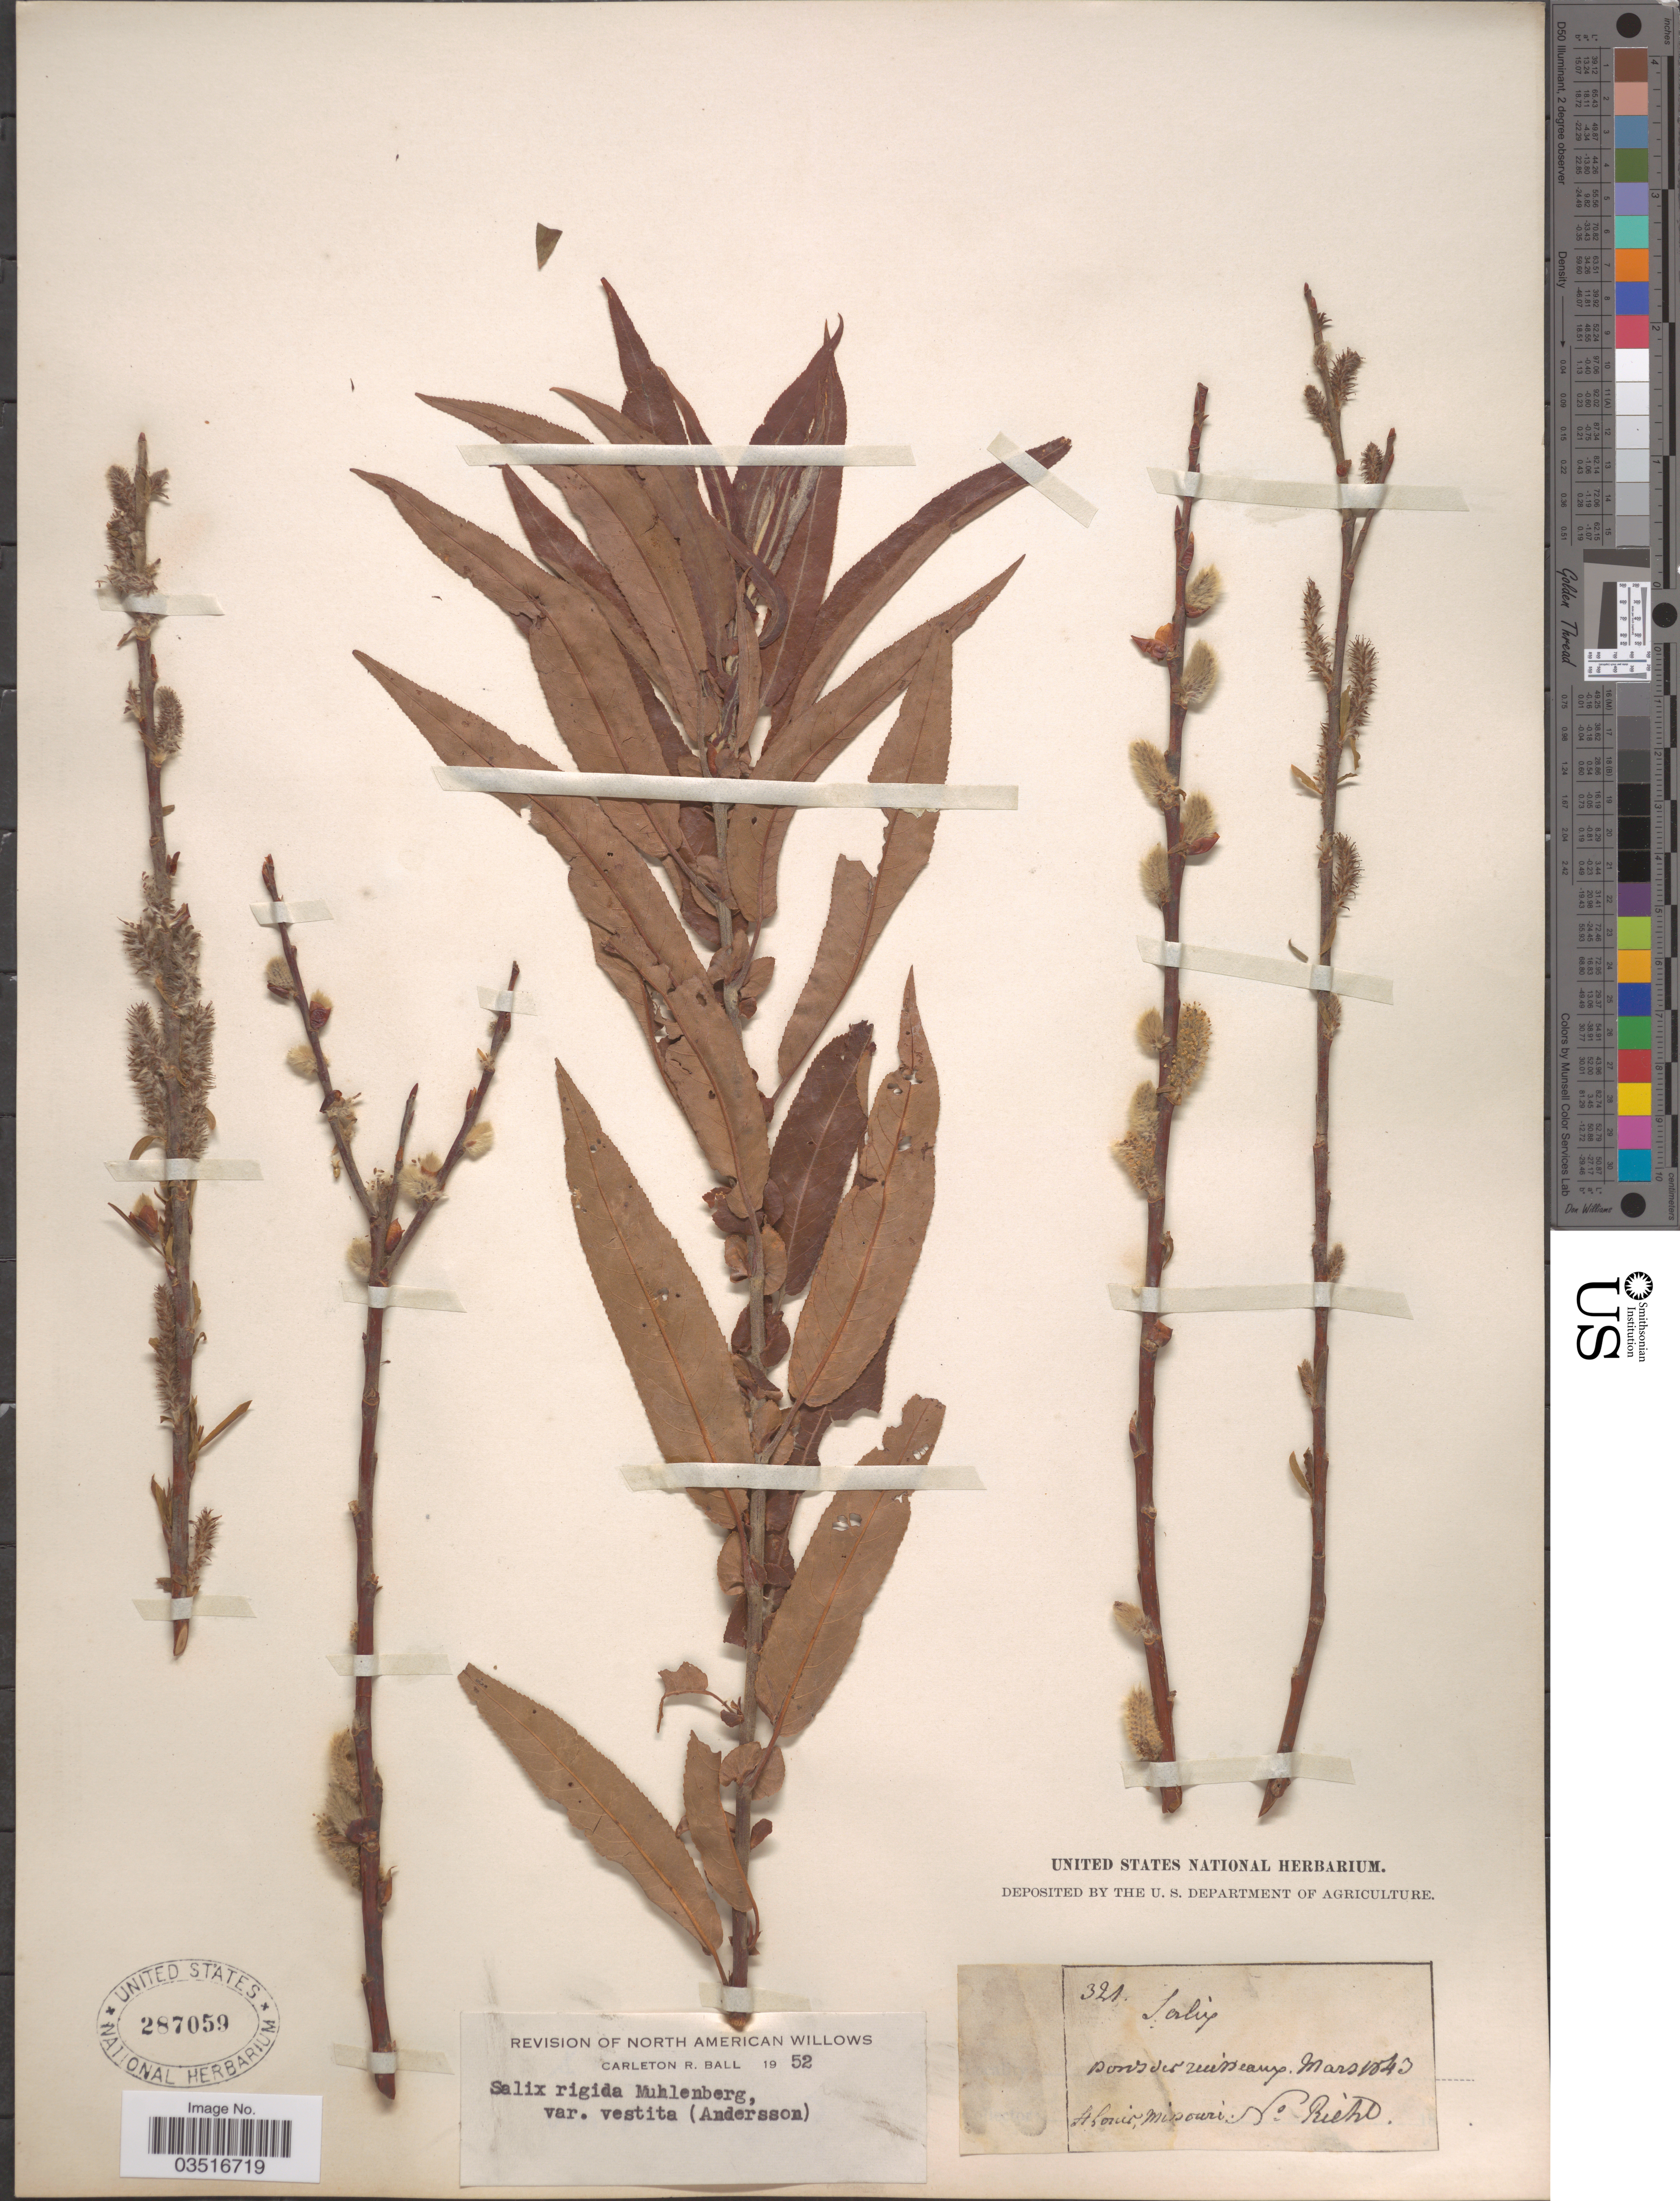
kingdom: Plantae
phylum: Tracheophyta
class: Magnoliopsida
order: Malpighiales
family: Salicaceae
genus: Salix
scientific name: Salix rigida var. vestita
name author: (Andersson) C.R. Ball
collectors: Riehl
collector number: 321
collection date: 1843-03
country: United States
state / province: Missouri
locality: St. Louis.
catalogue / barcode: US 287059